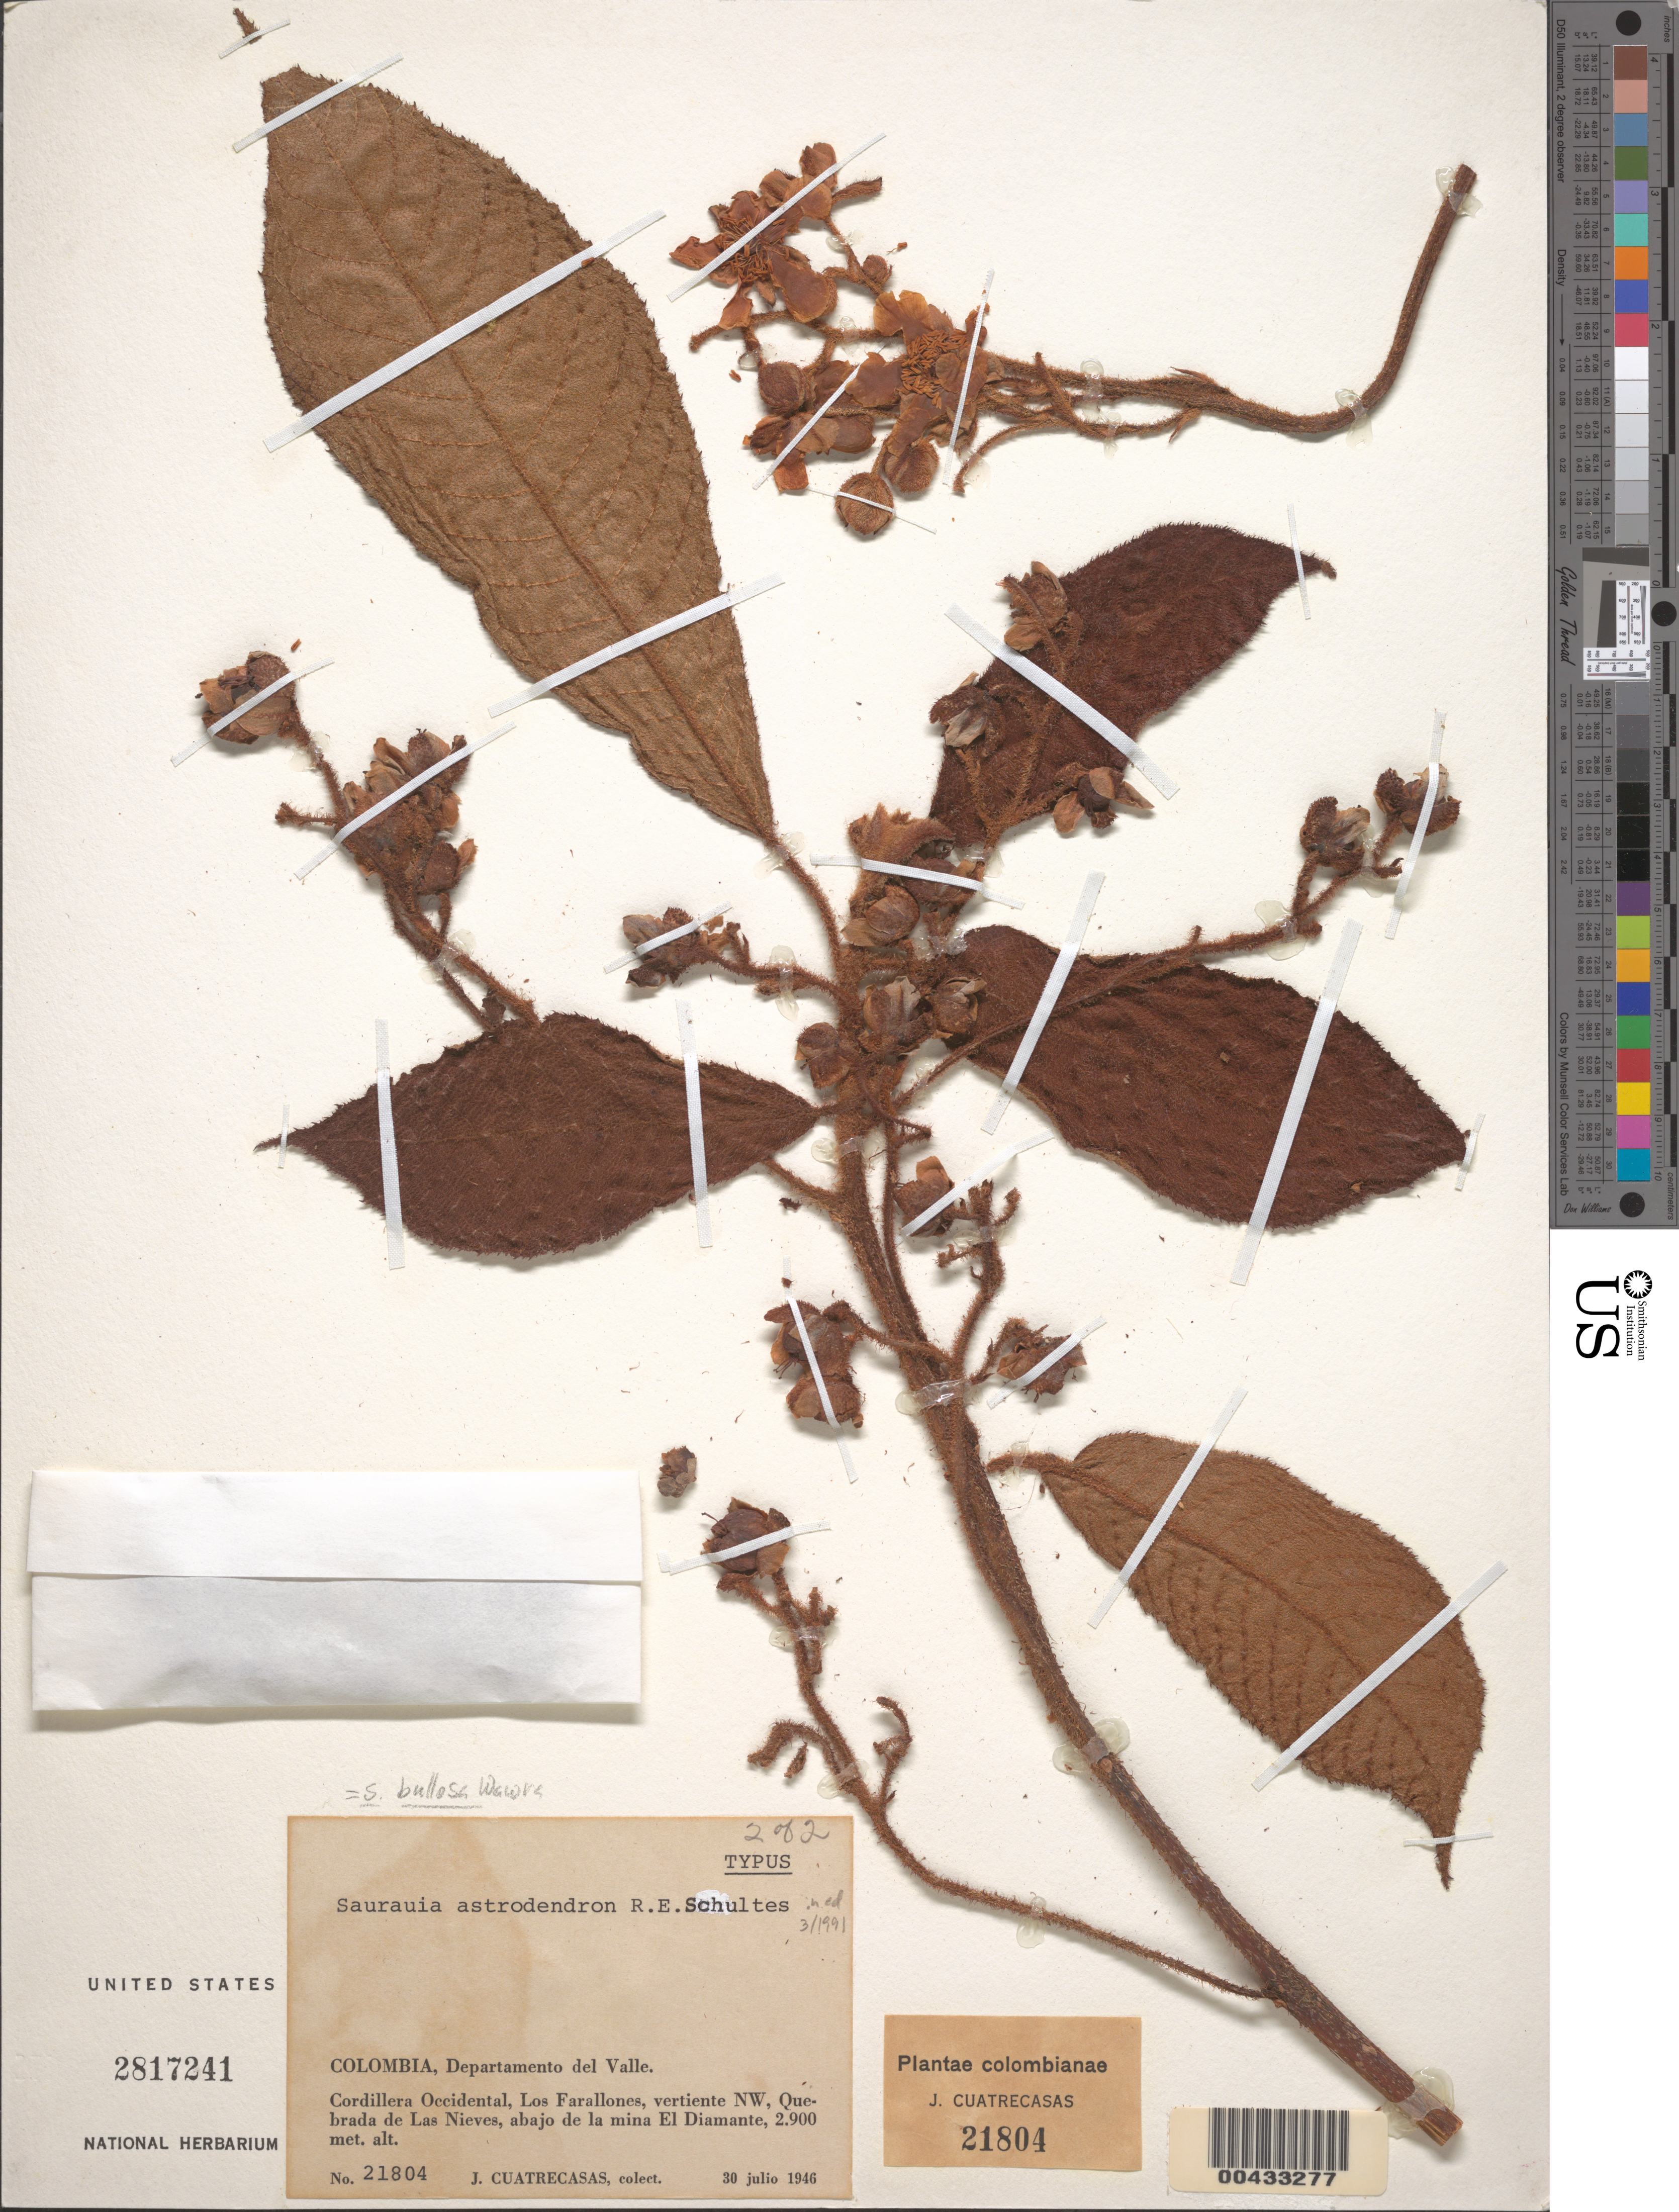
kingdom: Plantae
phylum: Tracheophyta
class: Magnoliopsida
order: Ericales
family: Actinidiaceae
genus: Saurauia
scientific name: Saurauia bullosa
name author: Wawra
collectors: J. Cuatrecasas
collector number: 21804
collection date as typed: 20 Jul 1946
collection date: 1946-07-20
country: Colombia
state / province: Valle del Cauca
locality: Cordillera Occidental, Los Farallones, Vertiente NW, Quebrada El Raton, Mina El Diamante.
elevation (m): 2900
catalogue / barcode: US 2917241